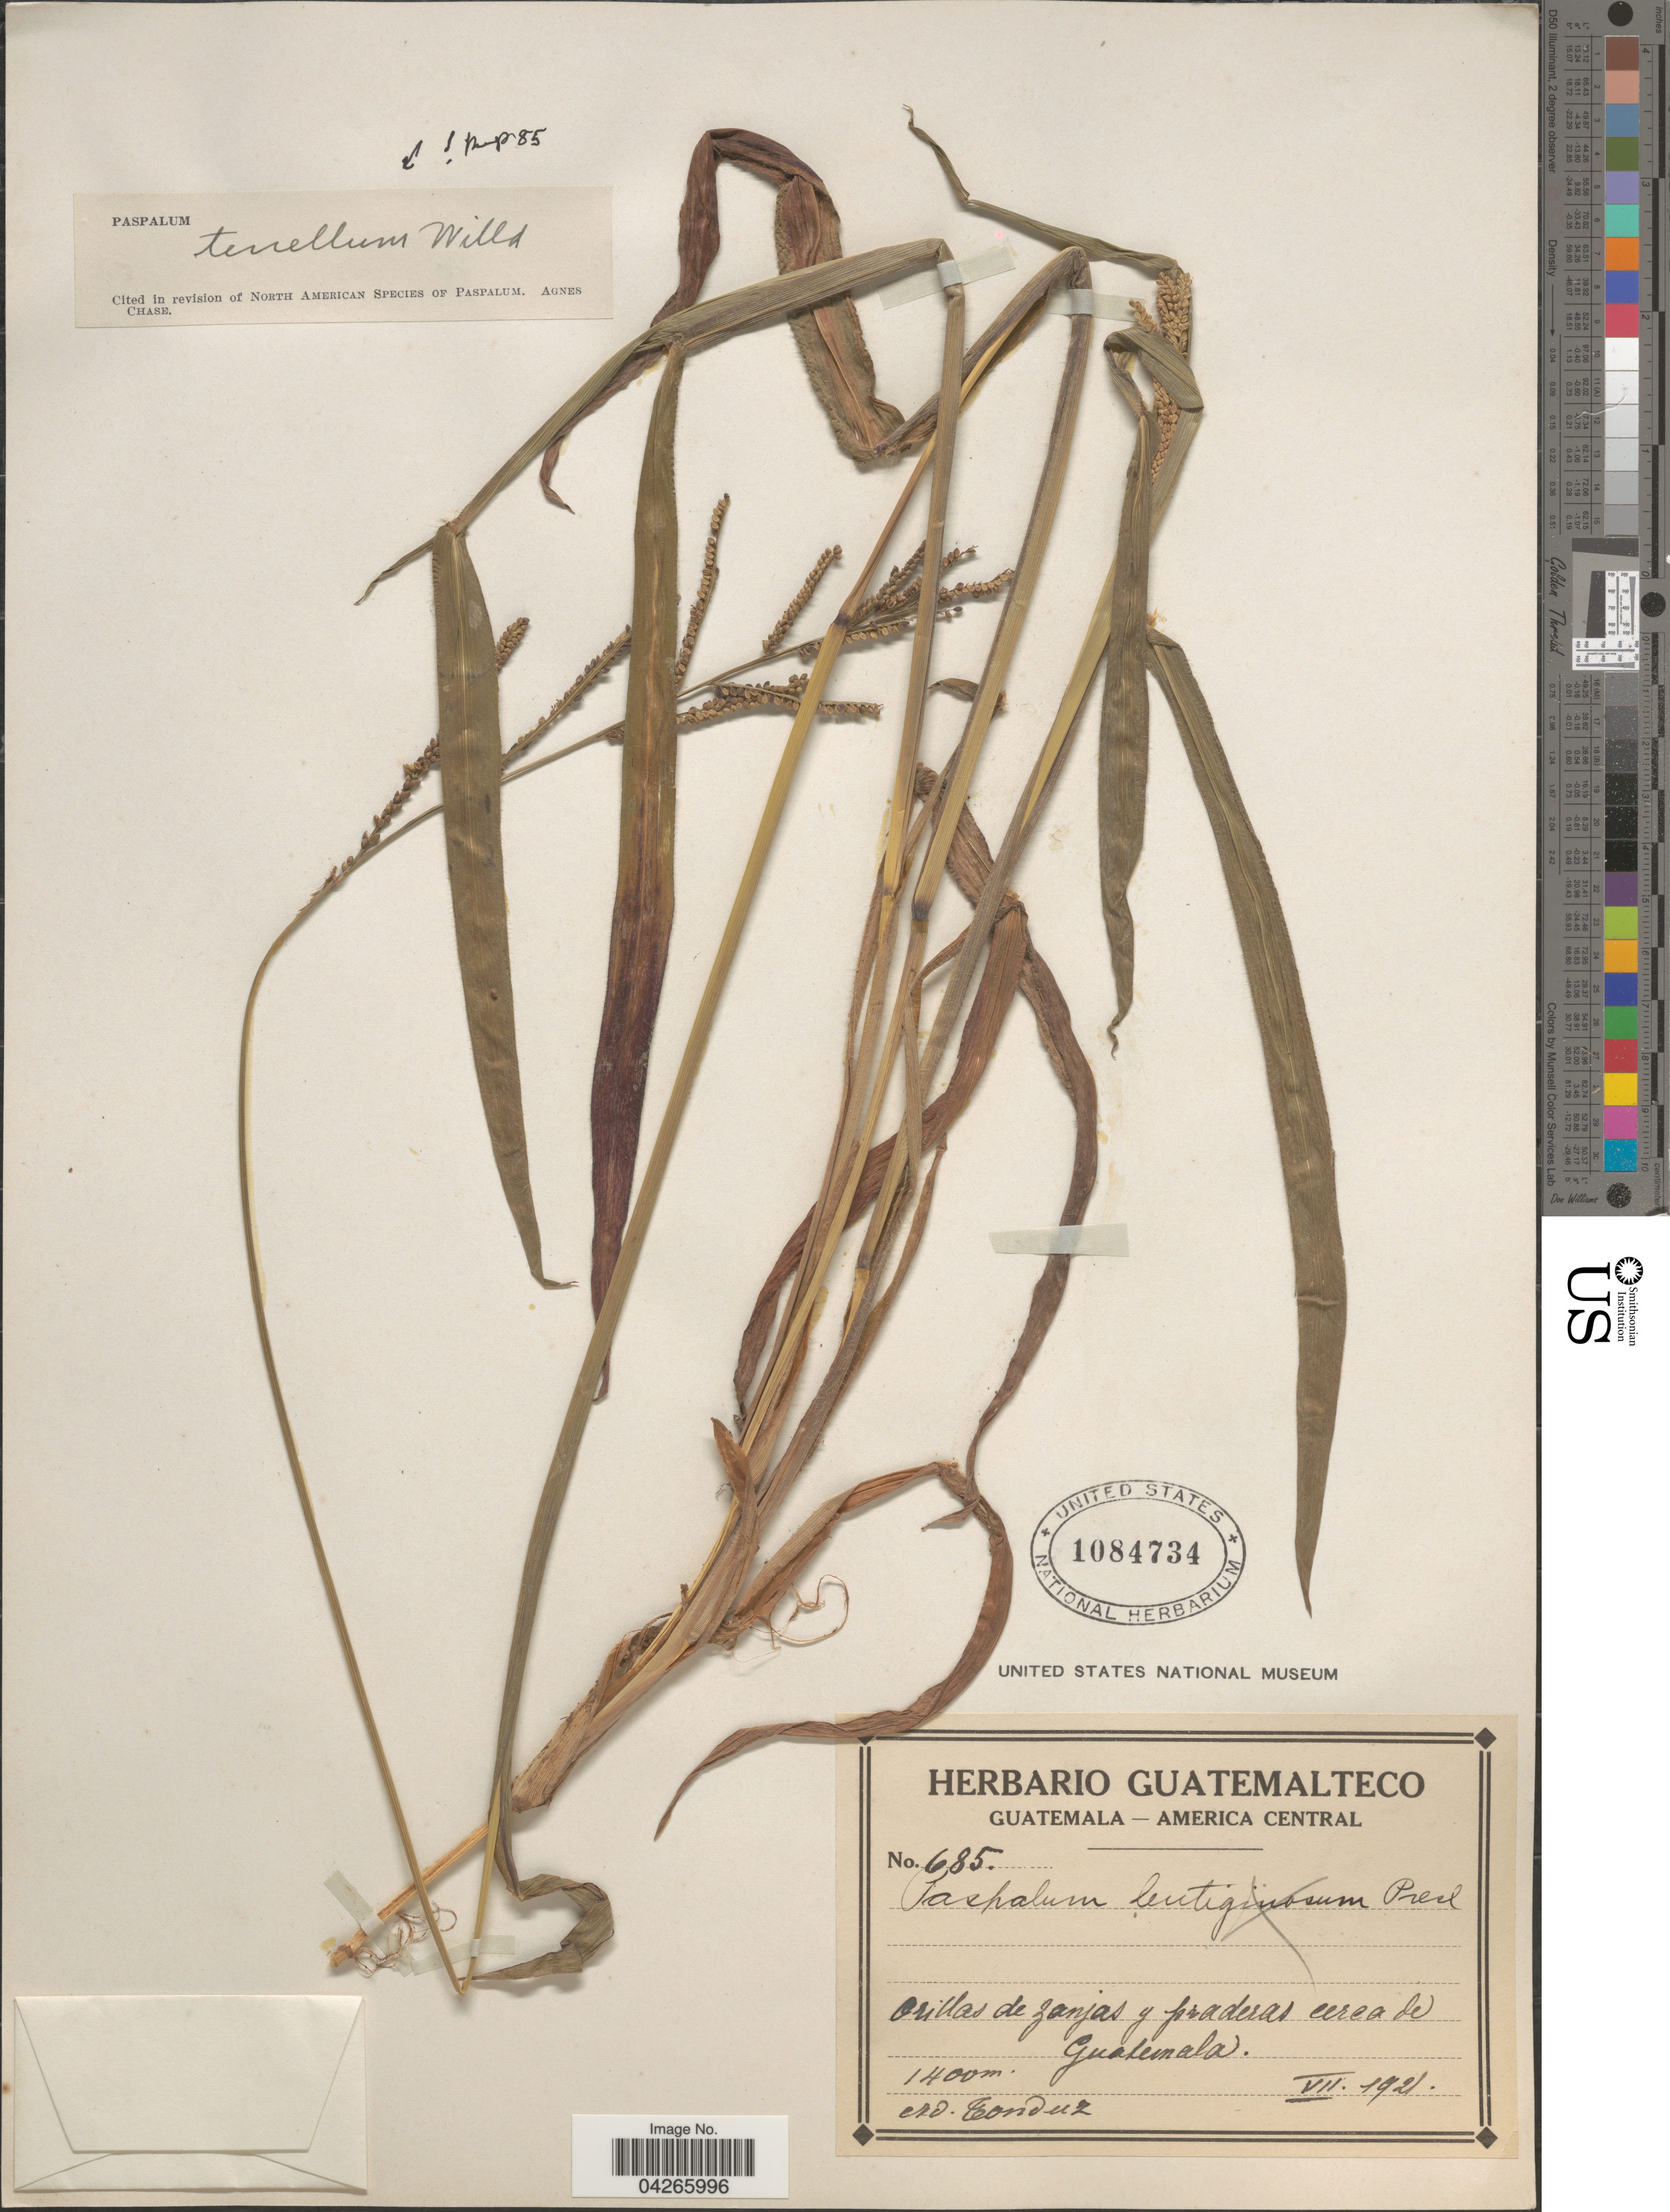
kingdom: Plantae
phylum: Tracheophyta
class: Liliopsida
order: Poales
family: Poaceae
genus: Paspalum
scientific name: Paspalum tenellum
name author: Willd.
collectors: A. Tonduz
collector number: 685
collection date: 1921-07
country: Guatemala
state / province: Guatemala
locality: Orillas de zancas y praderas cerca de Guatemala.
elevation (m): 1400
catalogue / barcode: US 1084734